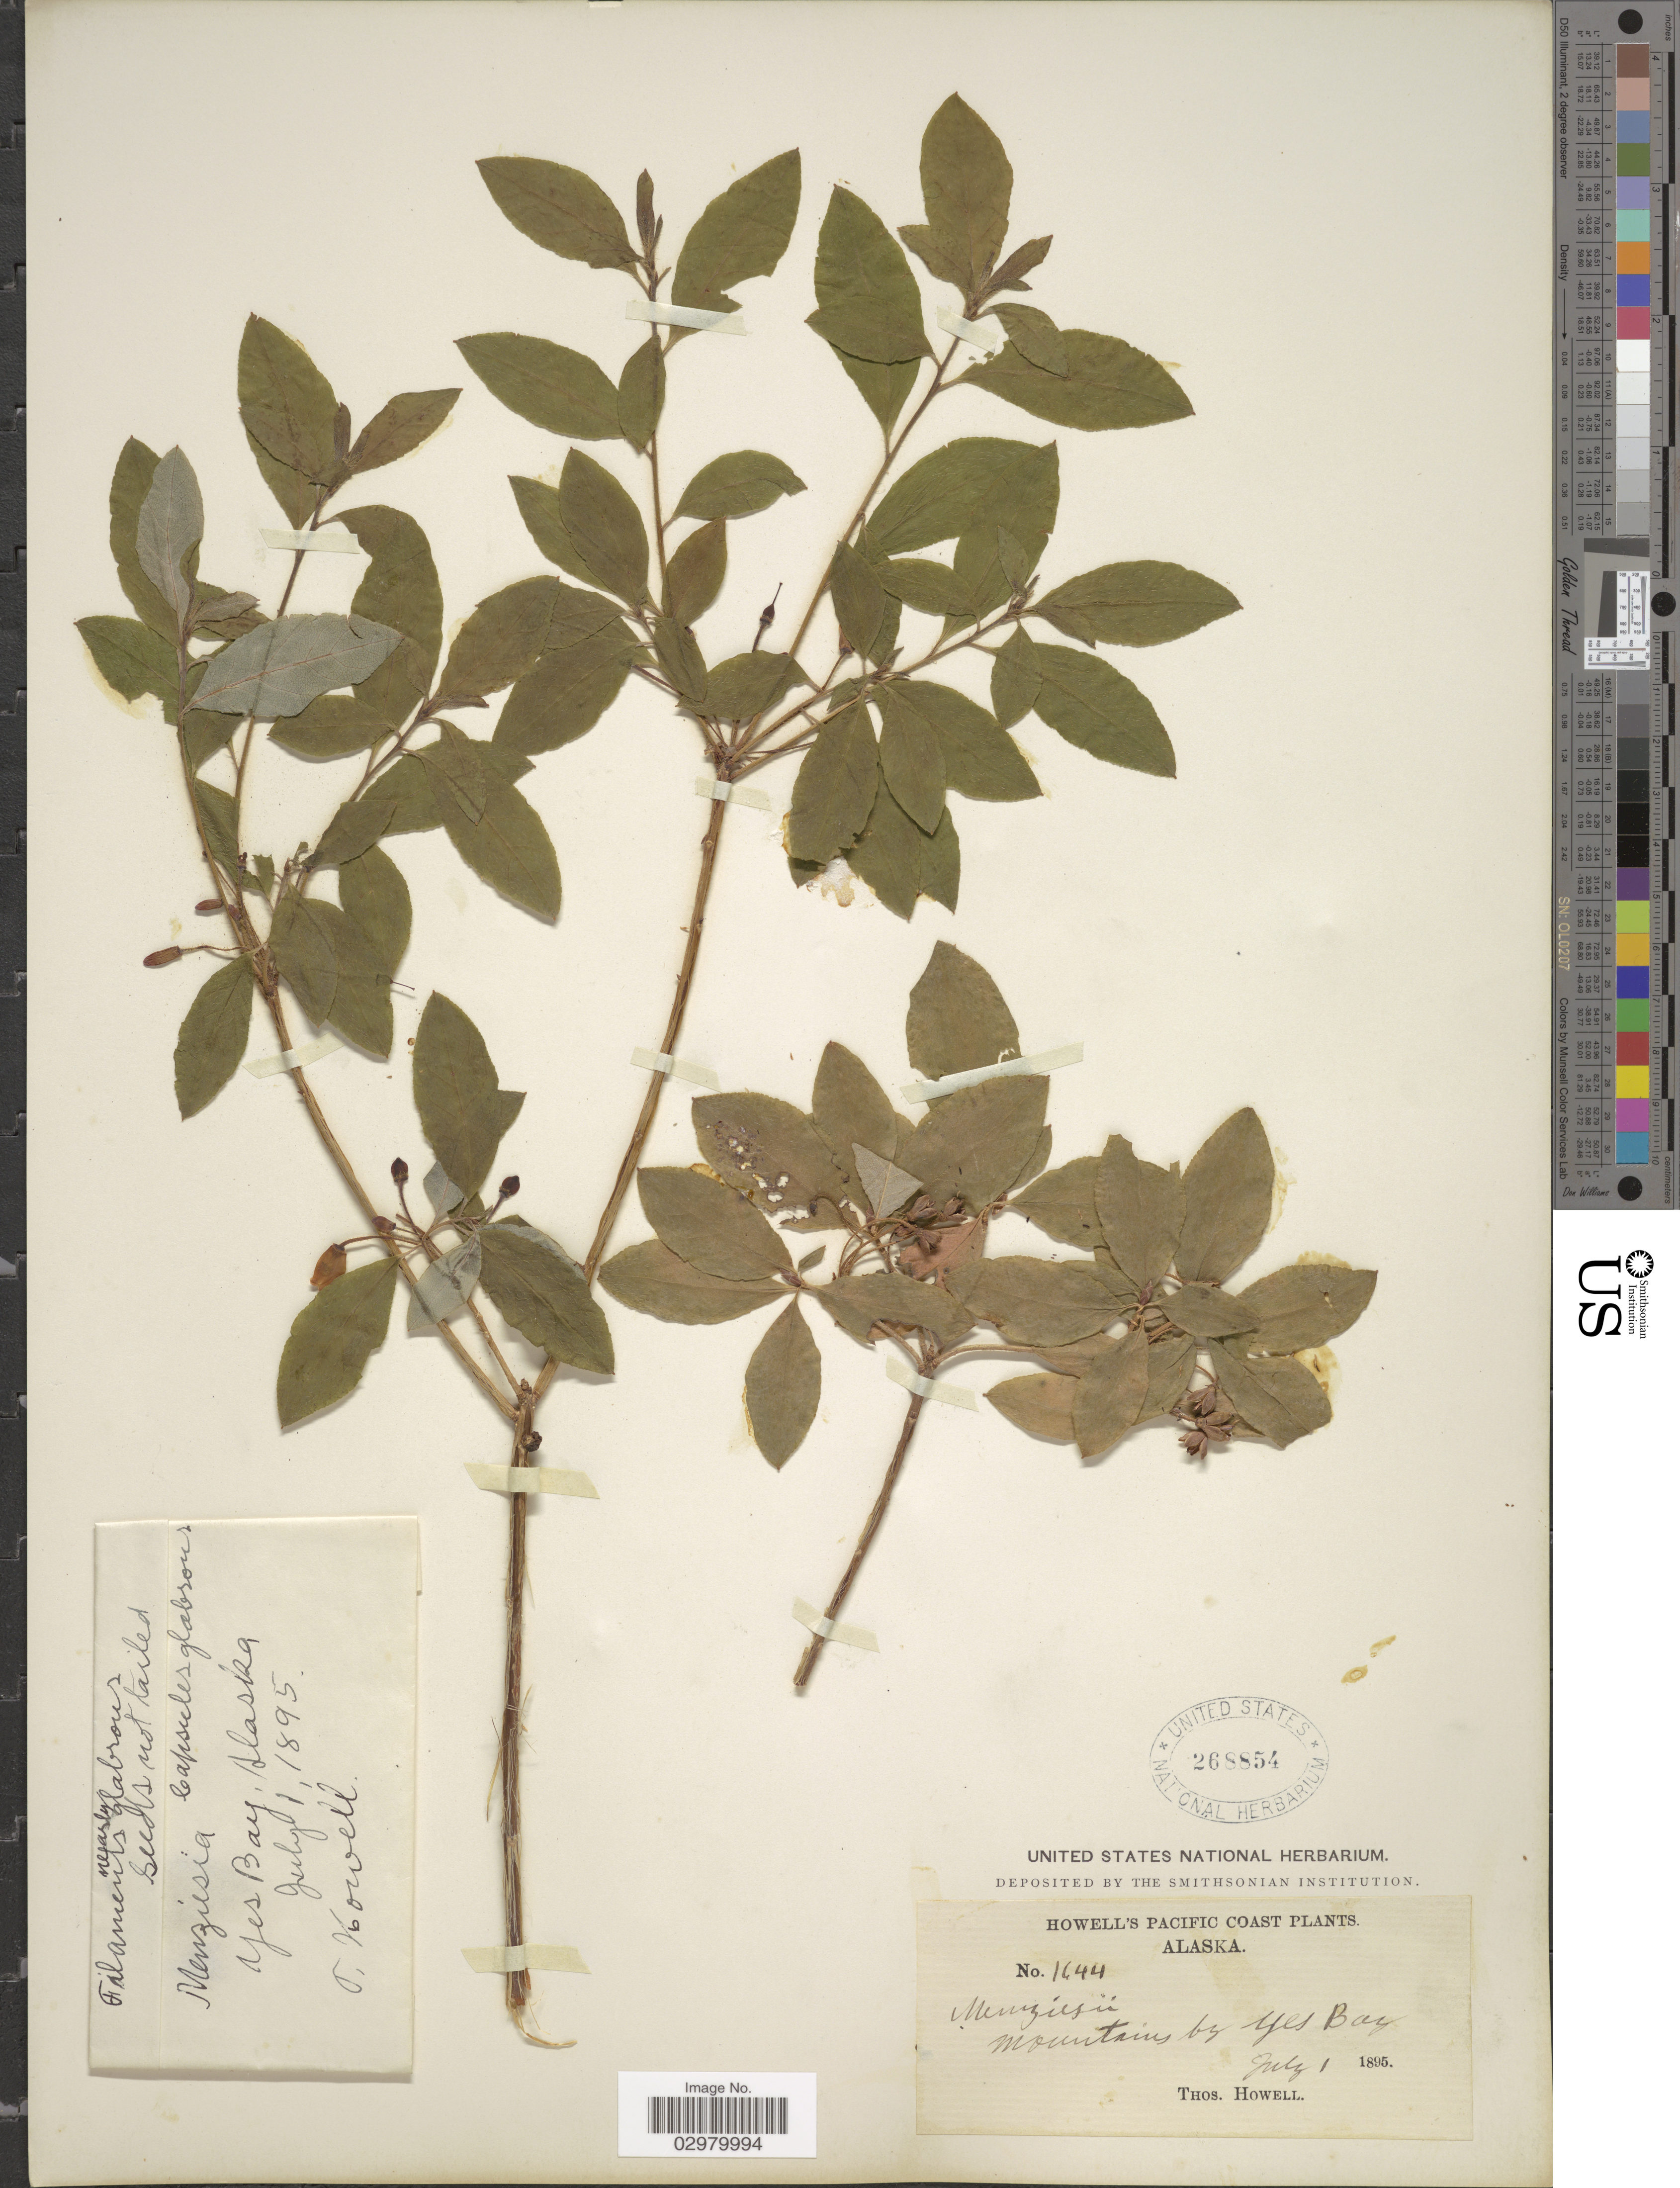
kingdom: Plantae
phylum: Tracheophyta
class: Magnoliopsida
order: Ericales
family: Ericaceae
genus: Menziesia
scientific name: Menziesia ferruginea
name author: Sm.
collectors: T. Howell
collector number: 1644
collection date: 1895-07-01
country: United States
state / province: Alaska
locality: Pacific Coast, mountain by Yes Bay.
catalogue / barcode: US 268854